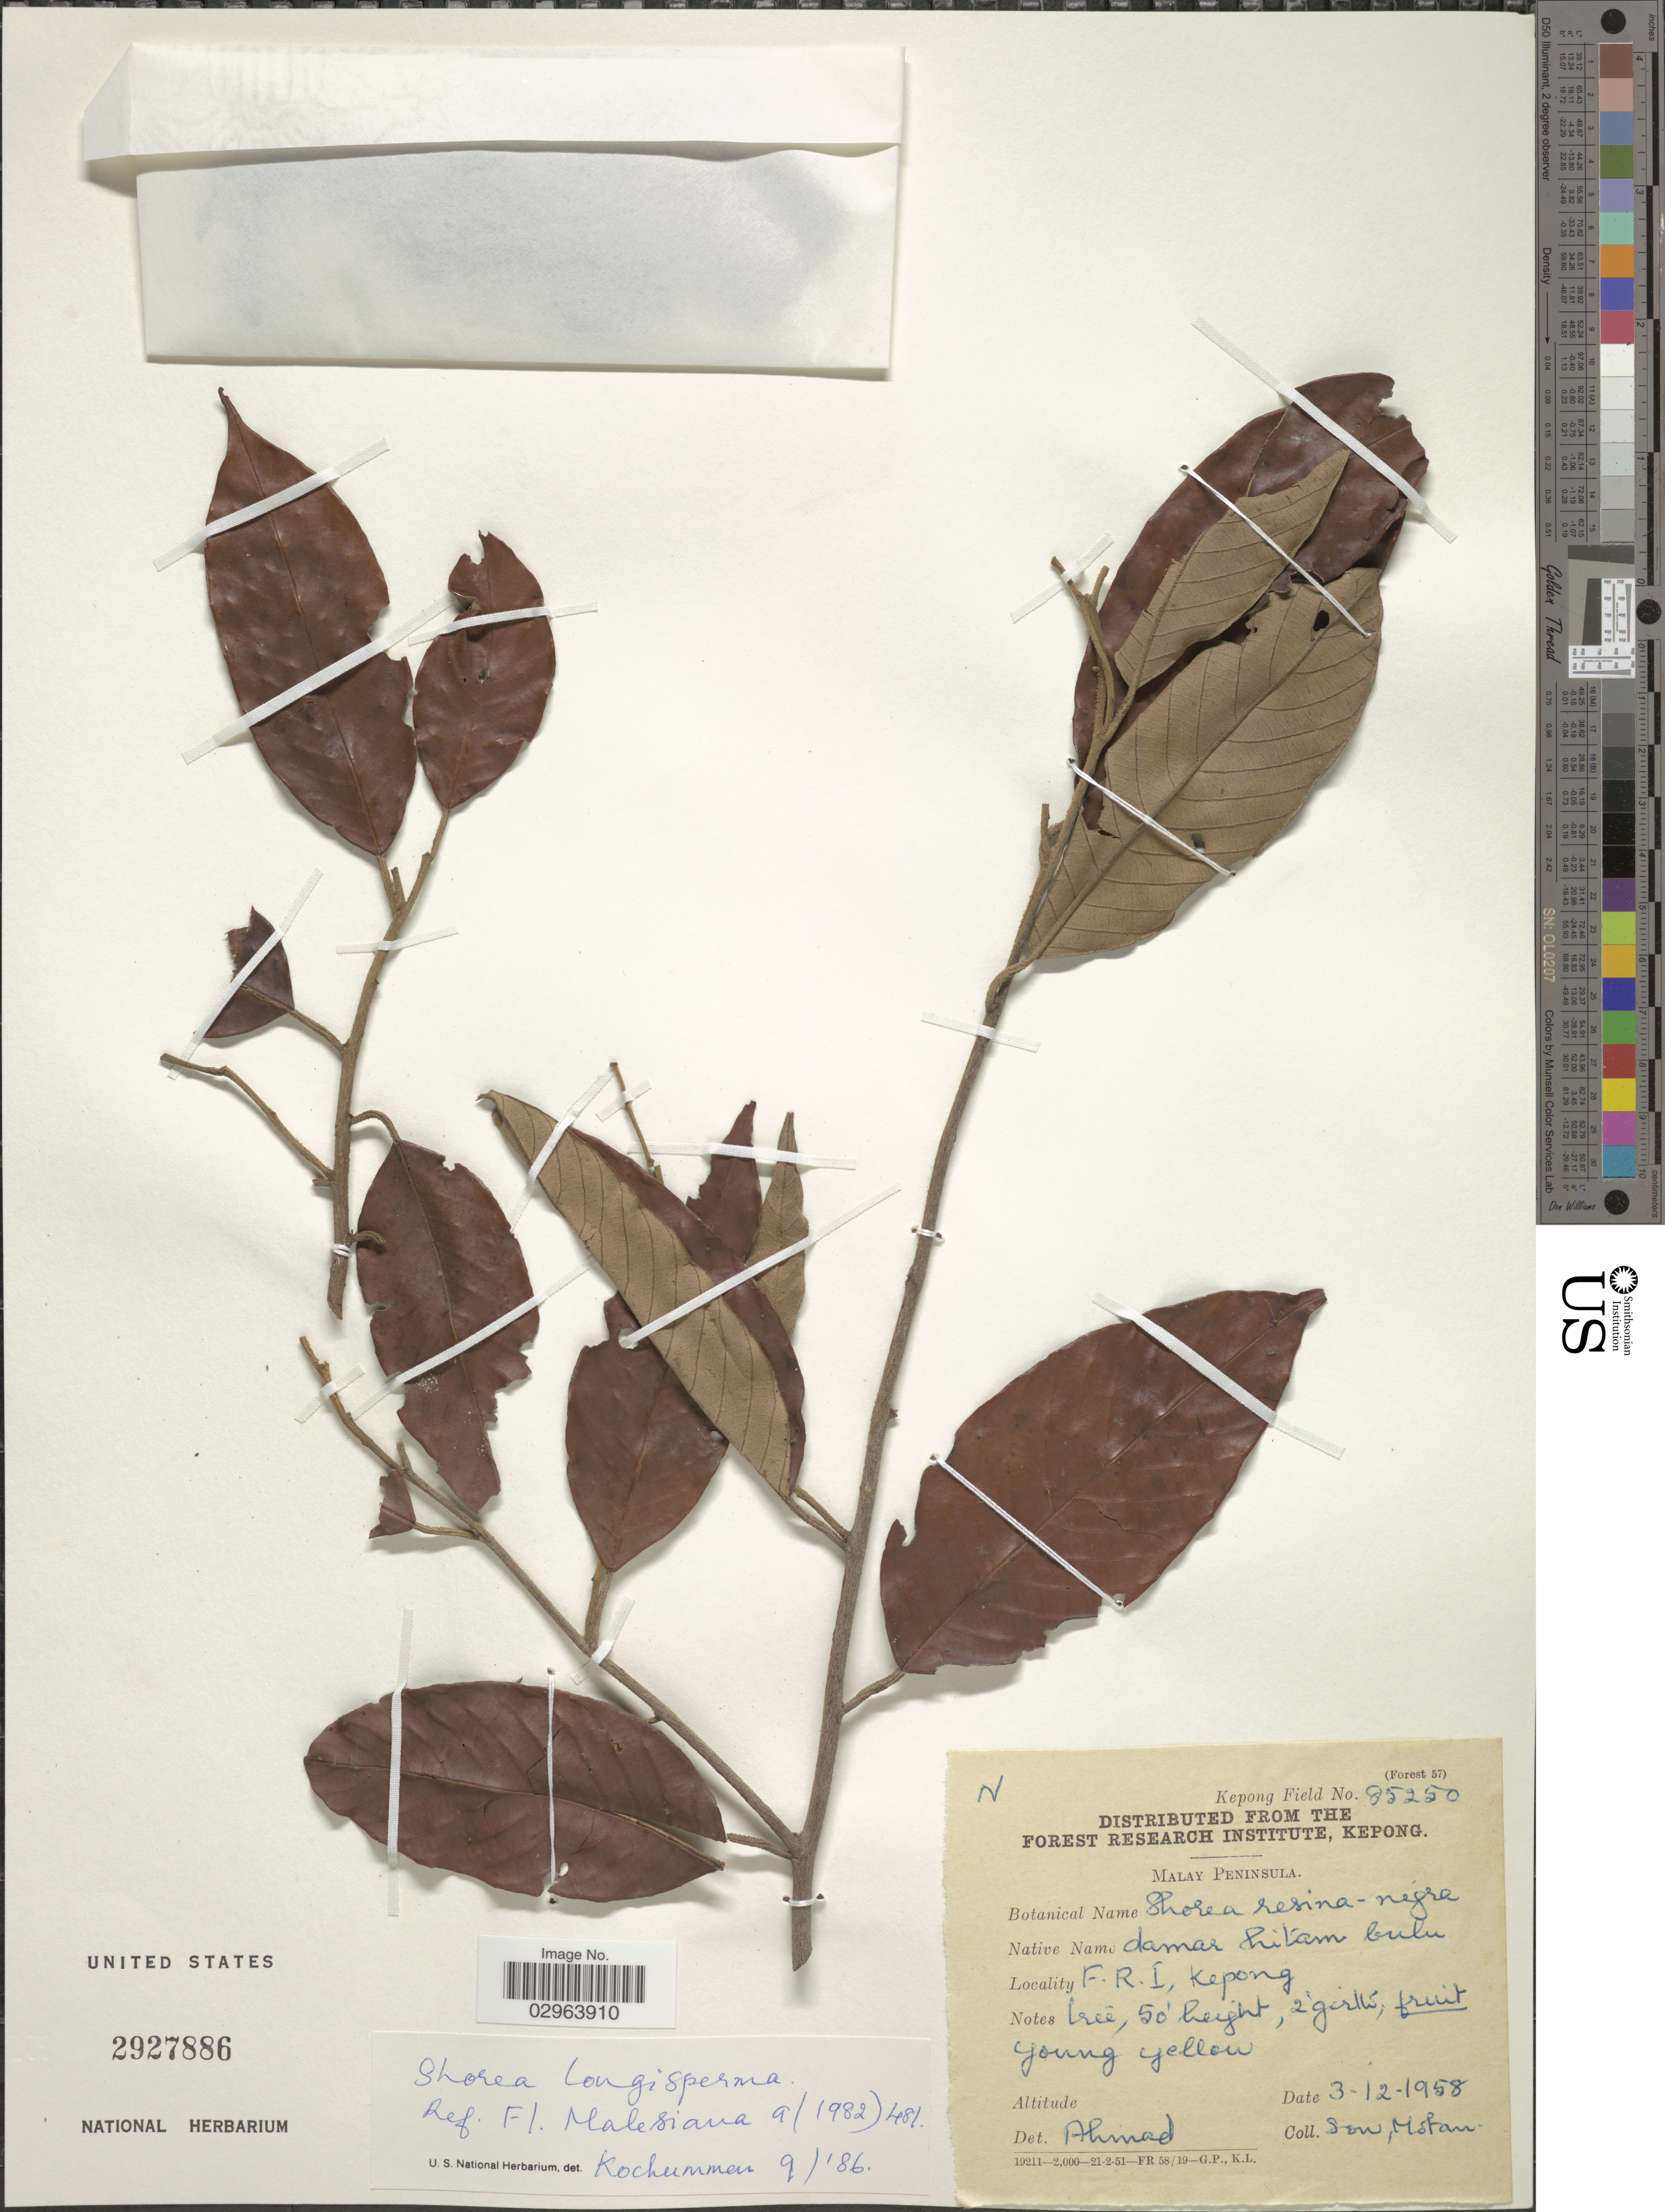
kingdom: Plantae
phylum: Tracheophyta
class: Magnoliopsida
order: Malvales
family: Dipterocarpaceae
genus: Richetia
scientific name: Richetia longisperma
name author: (Roxb.) P.S. Ashton & J. Heck.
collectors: -. Sow & -. Motan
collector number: Kepong Field 85250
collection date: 1958-12-03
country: Malaysia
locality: Malay Peninsula, F.R.I. Kepong.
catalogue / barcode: US 2927886